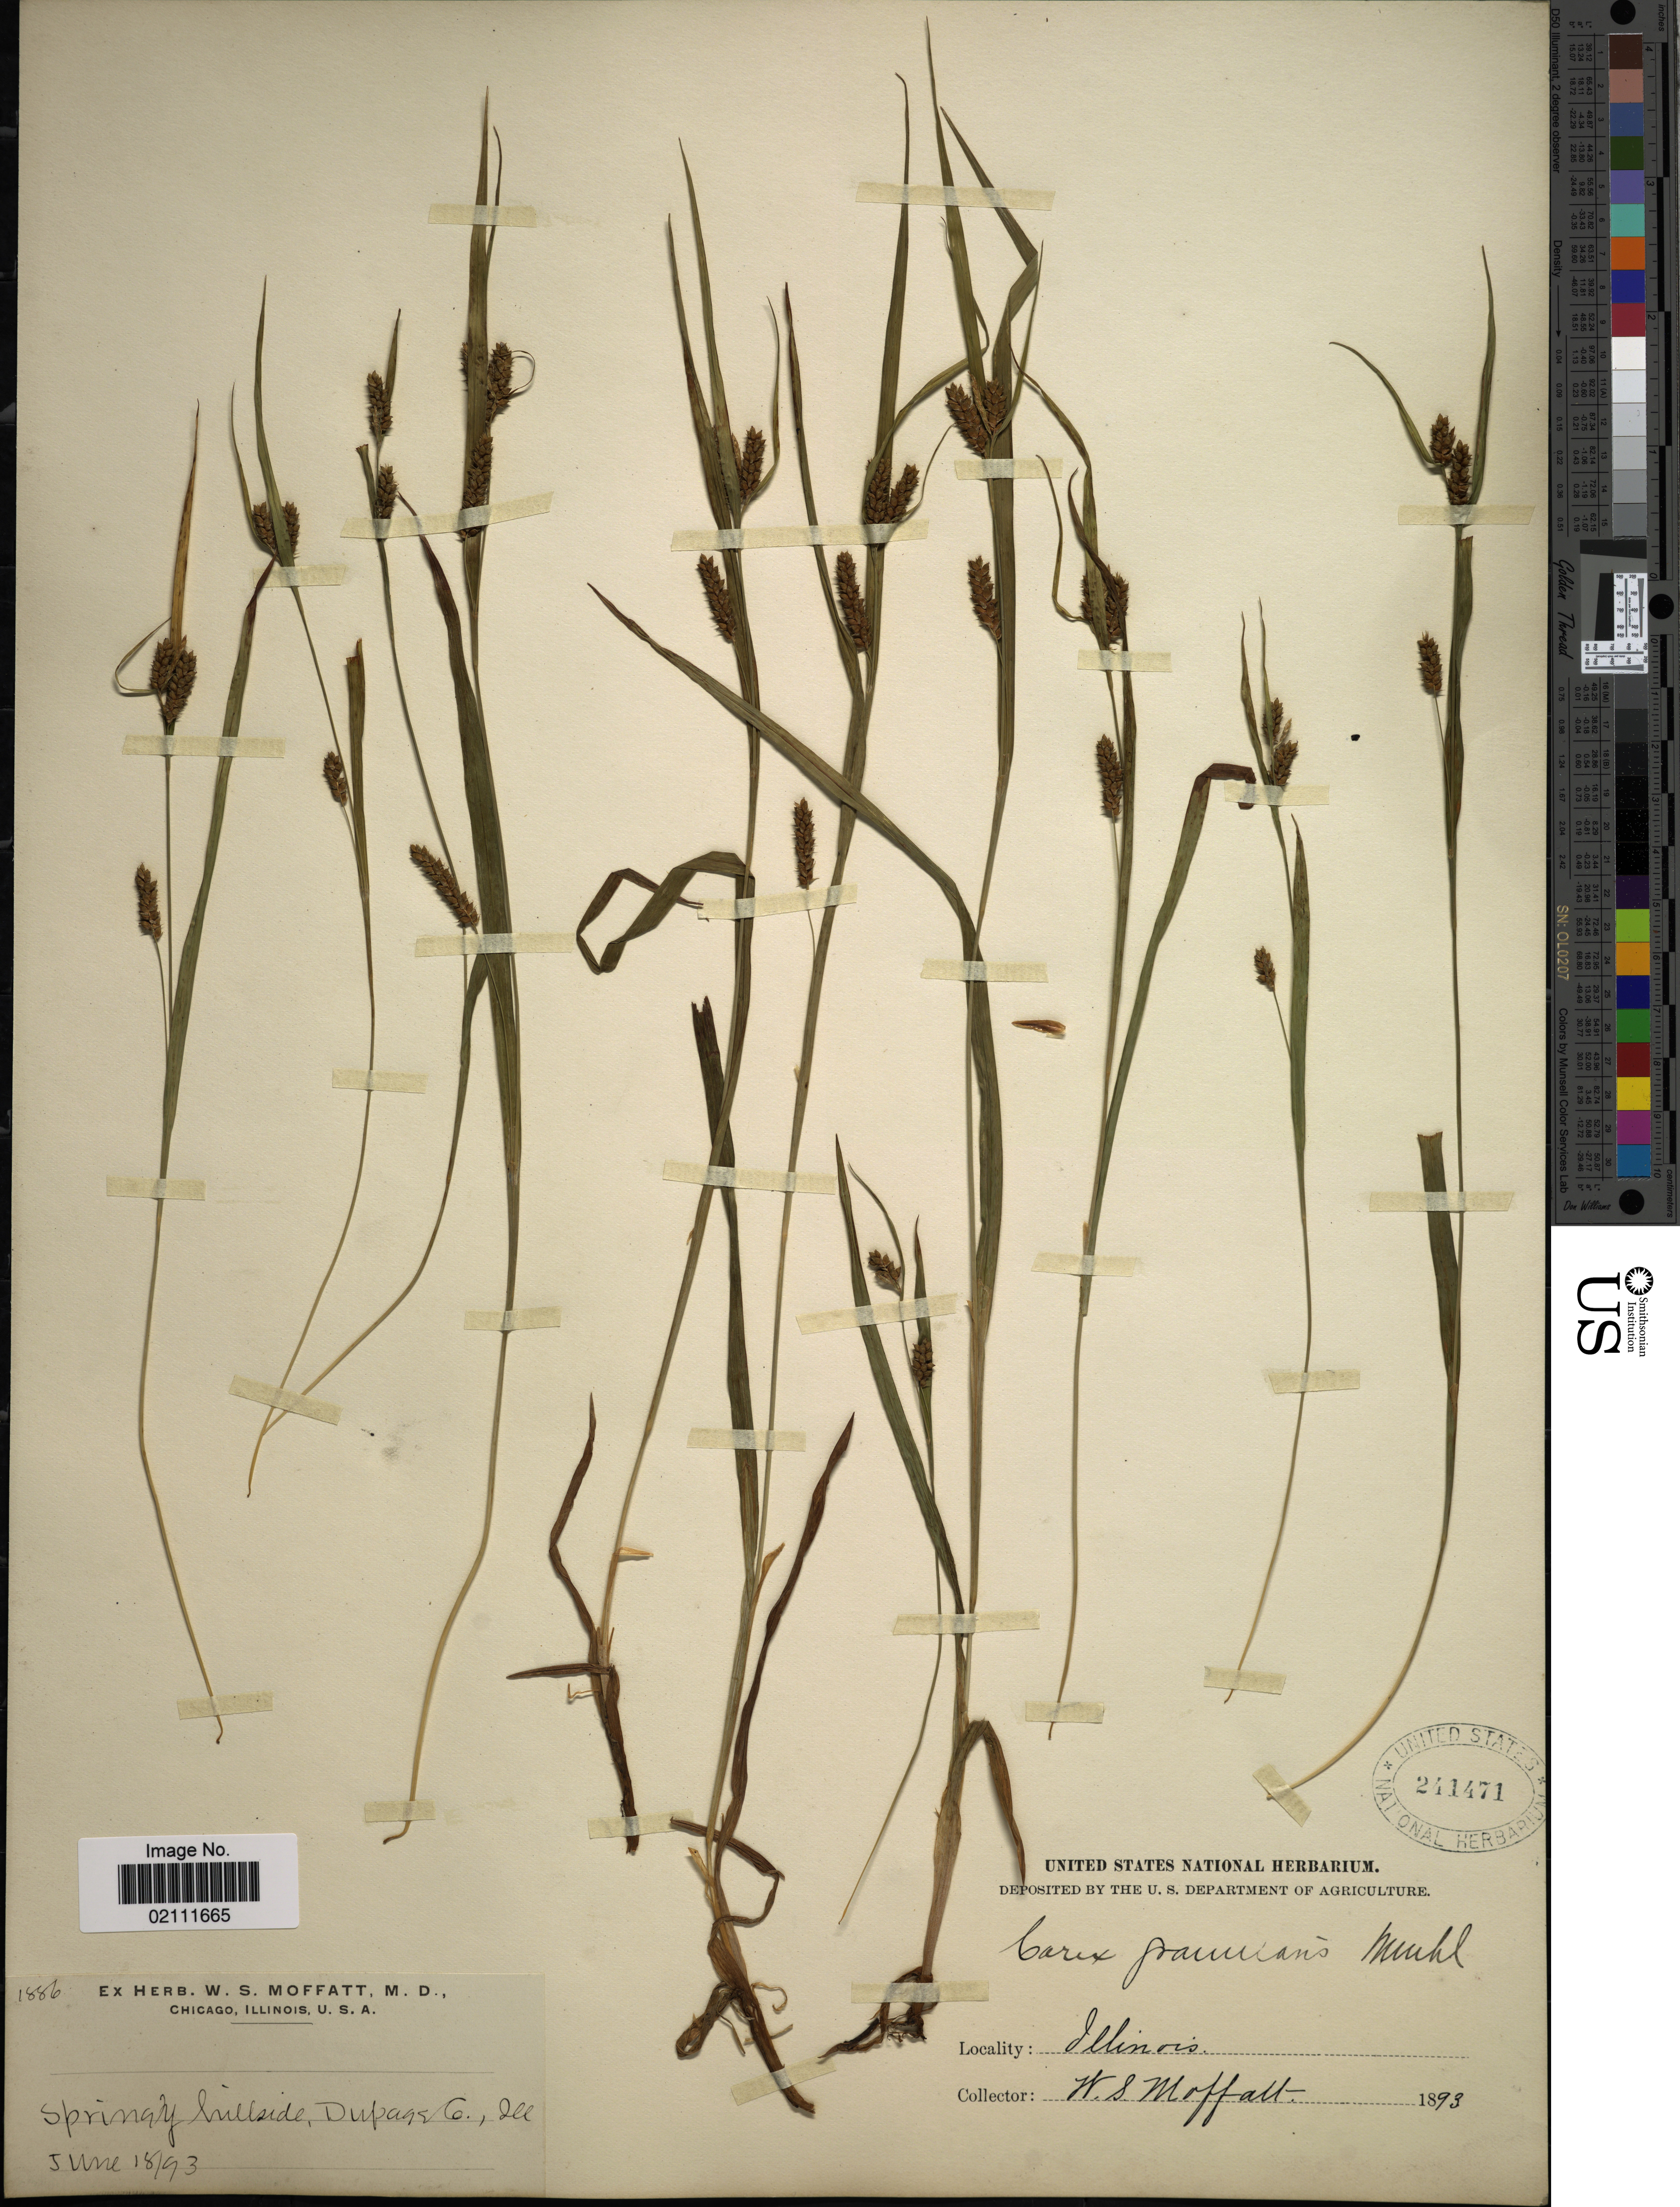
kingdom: Plantae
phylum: Tracheophyta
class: Liliopsida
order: Poales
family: Cyperaceae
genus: Carex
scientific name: Carex granularis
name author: Muhl. ex Willd.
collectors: W. Moffatt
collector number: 1886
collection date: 1893-06-18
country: United States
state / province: Illinois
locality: Spring hillside, Dupage Co.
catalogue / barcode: US 241471